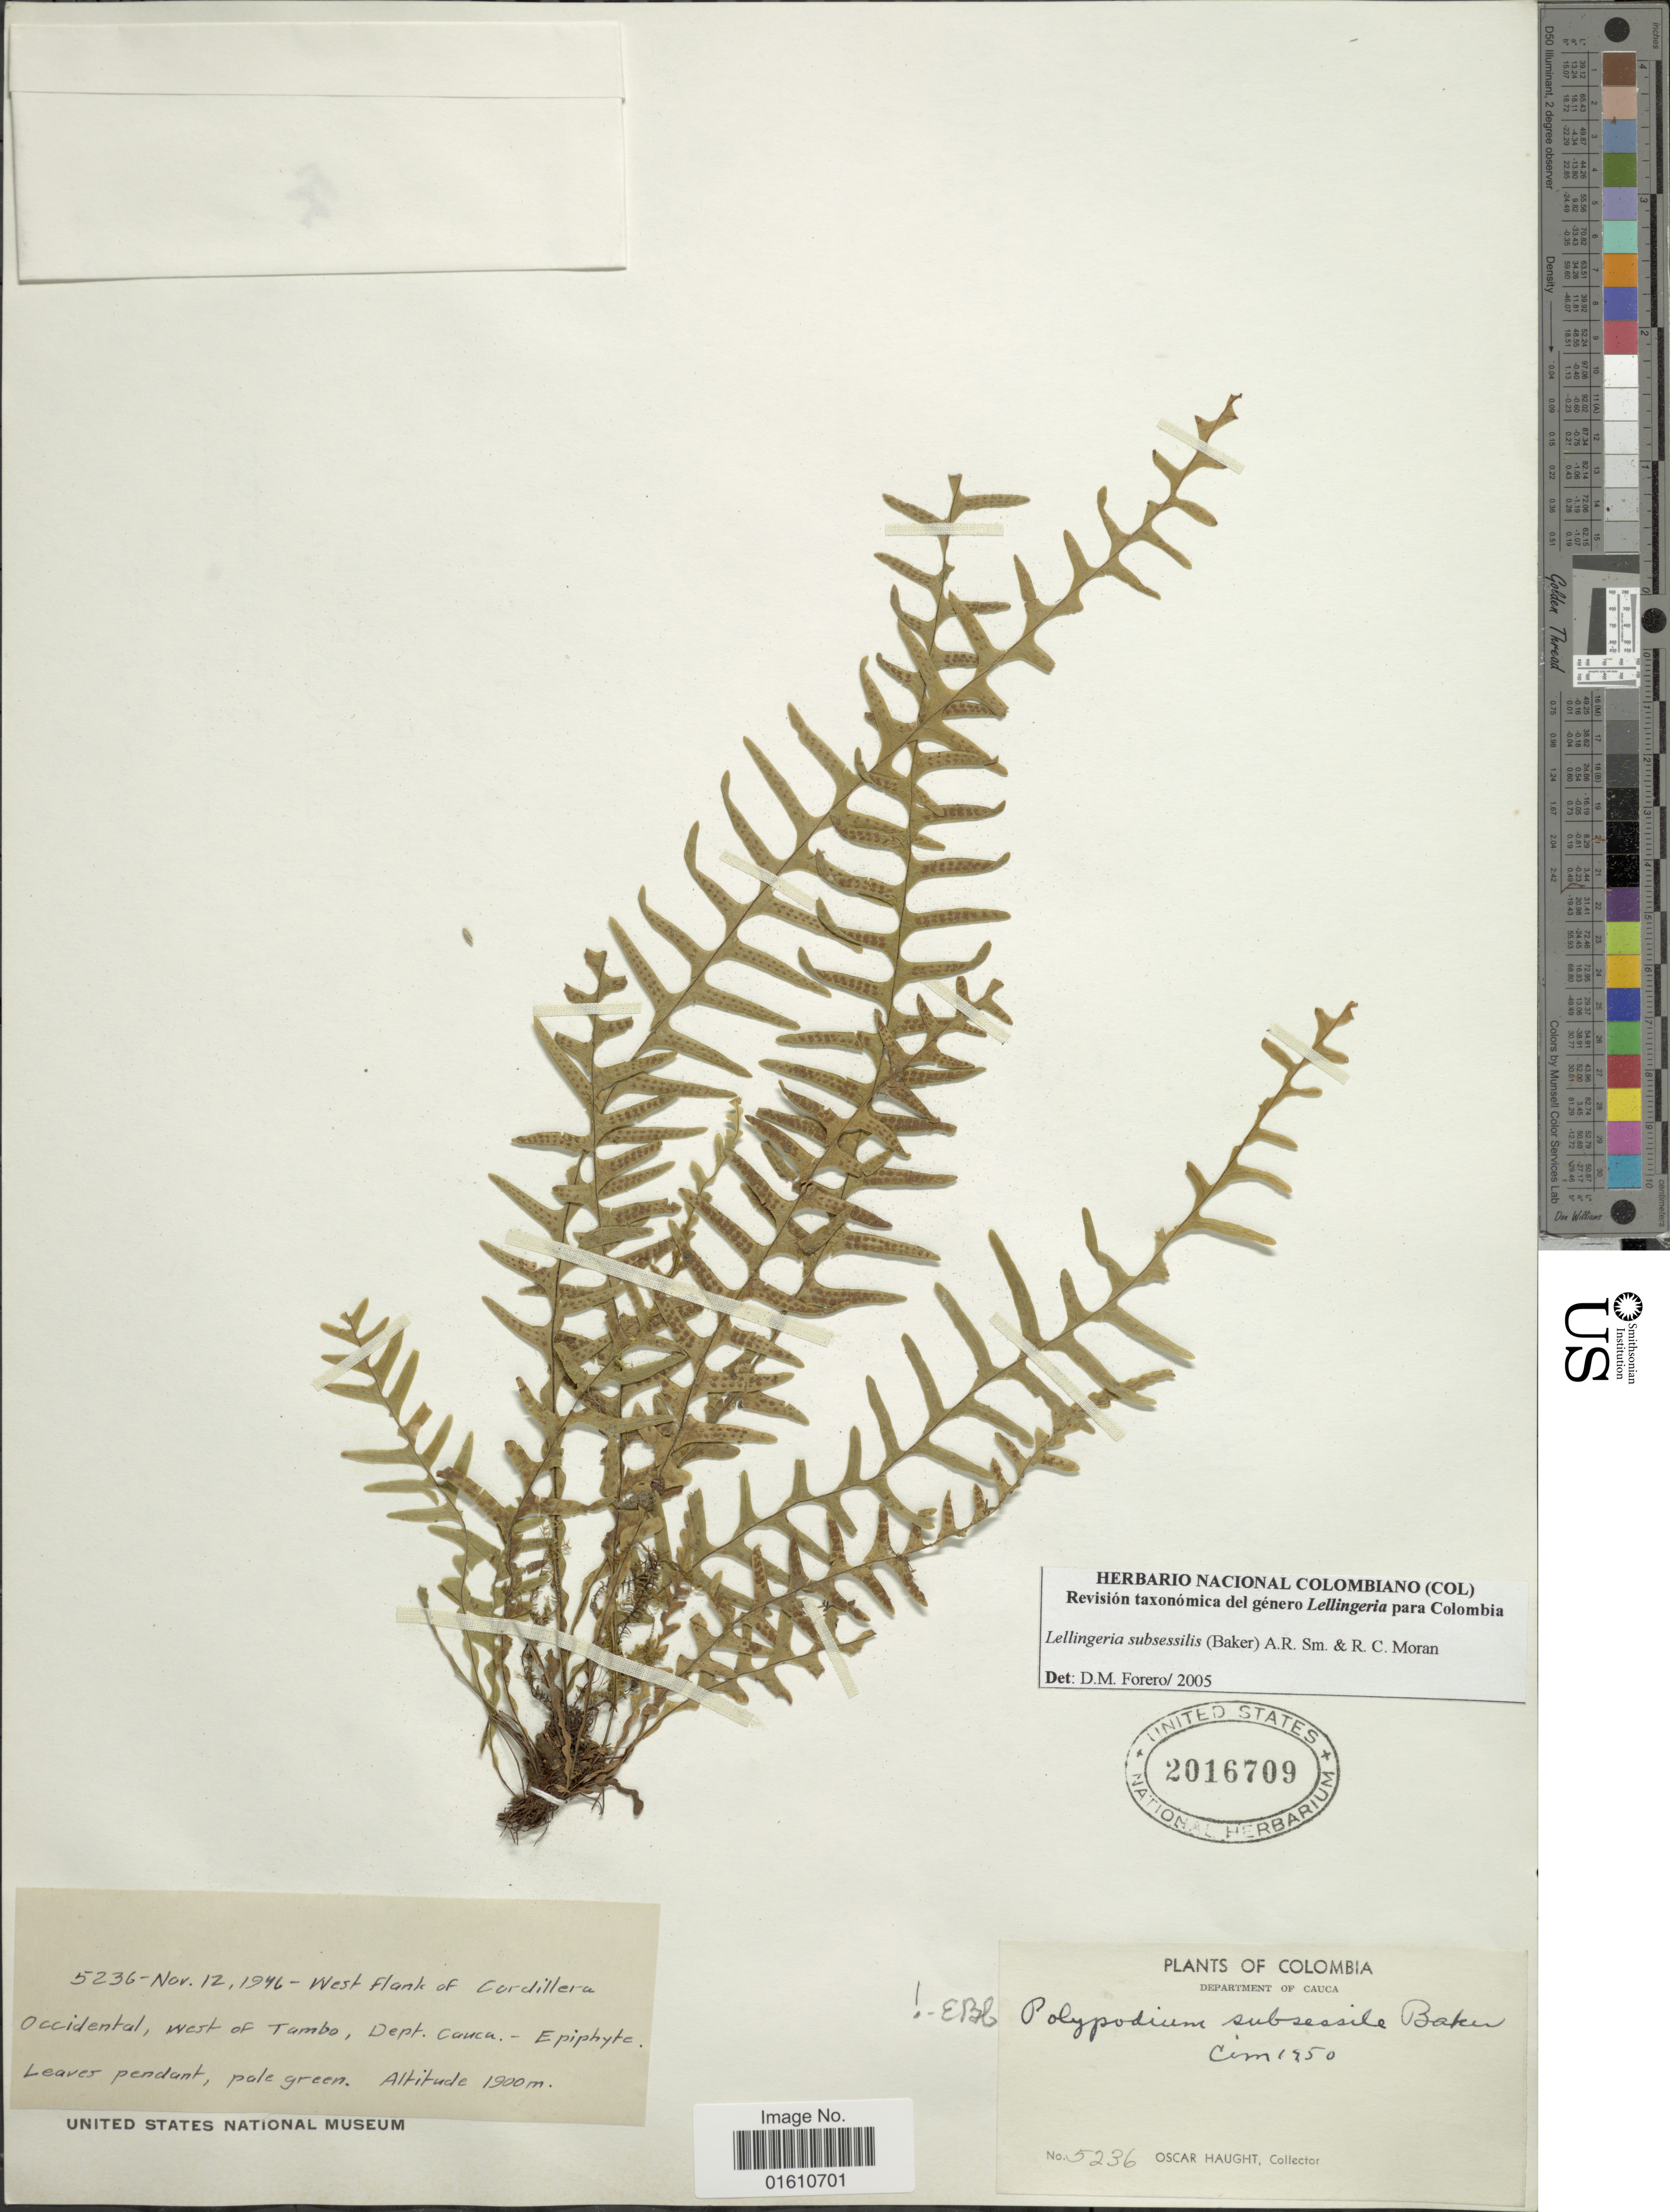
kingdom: Plantae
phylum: Tracheophyta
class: Polypodiopsida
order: Polypodiales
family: Polypodiaceae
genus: Lellingeria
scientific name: Lellingeria subsessilis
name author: (Baker) A.R. Sm. & R.C. Moran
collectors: O. L. Haught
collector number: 5236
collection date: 1946-11-12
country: Colombia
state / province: Cauca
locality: Department of Cauca, West Flank of Cordillera, occidental, west of Tambo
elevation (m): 1900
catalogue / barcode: US 2016709